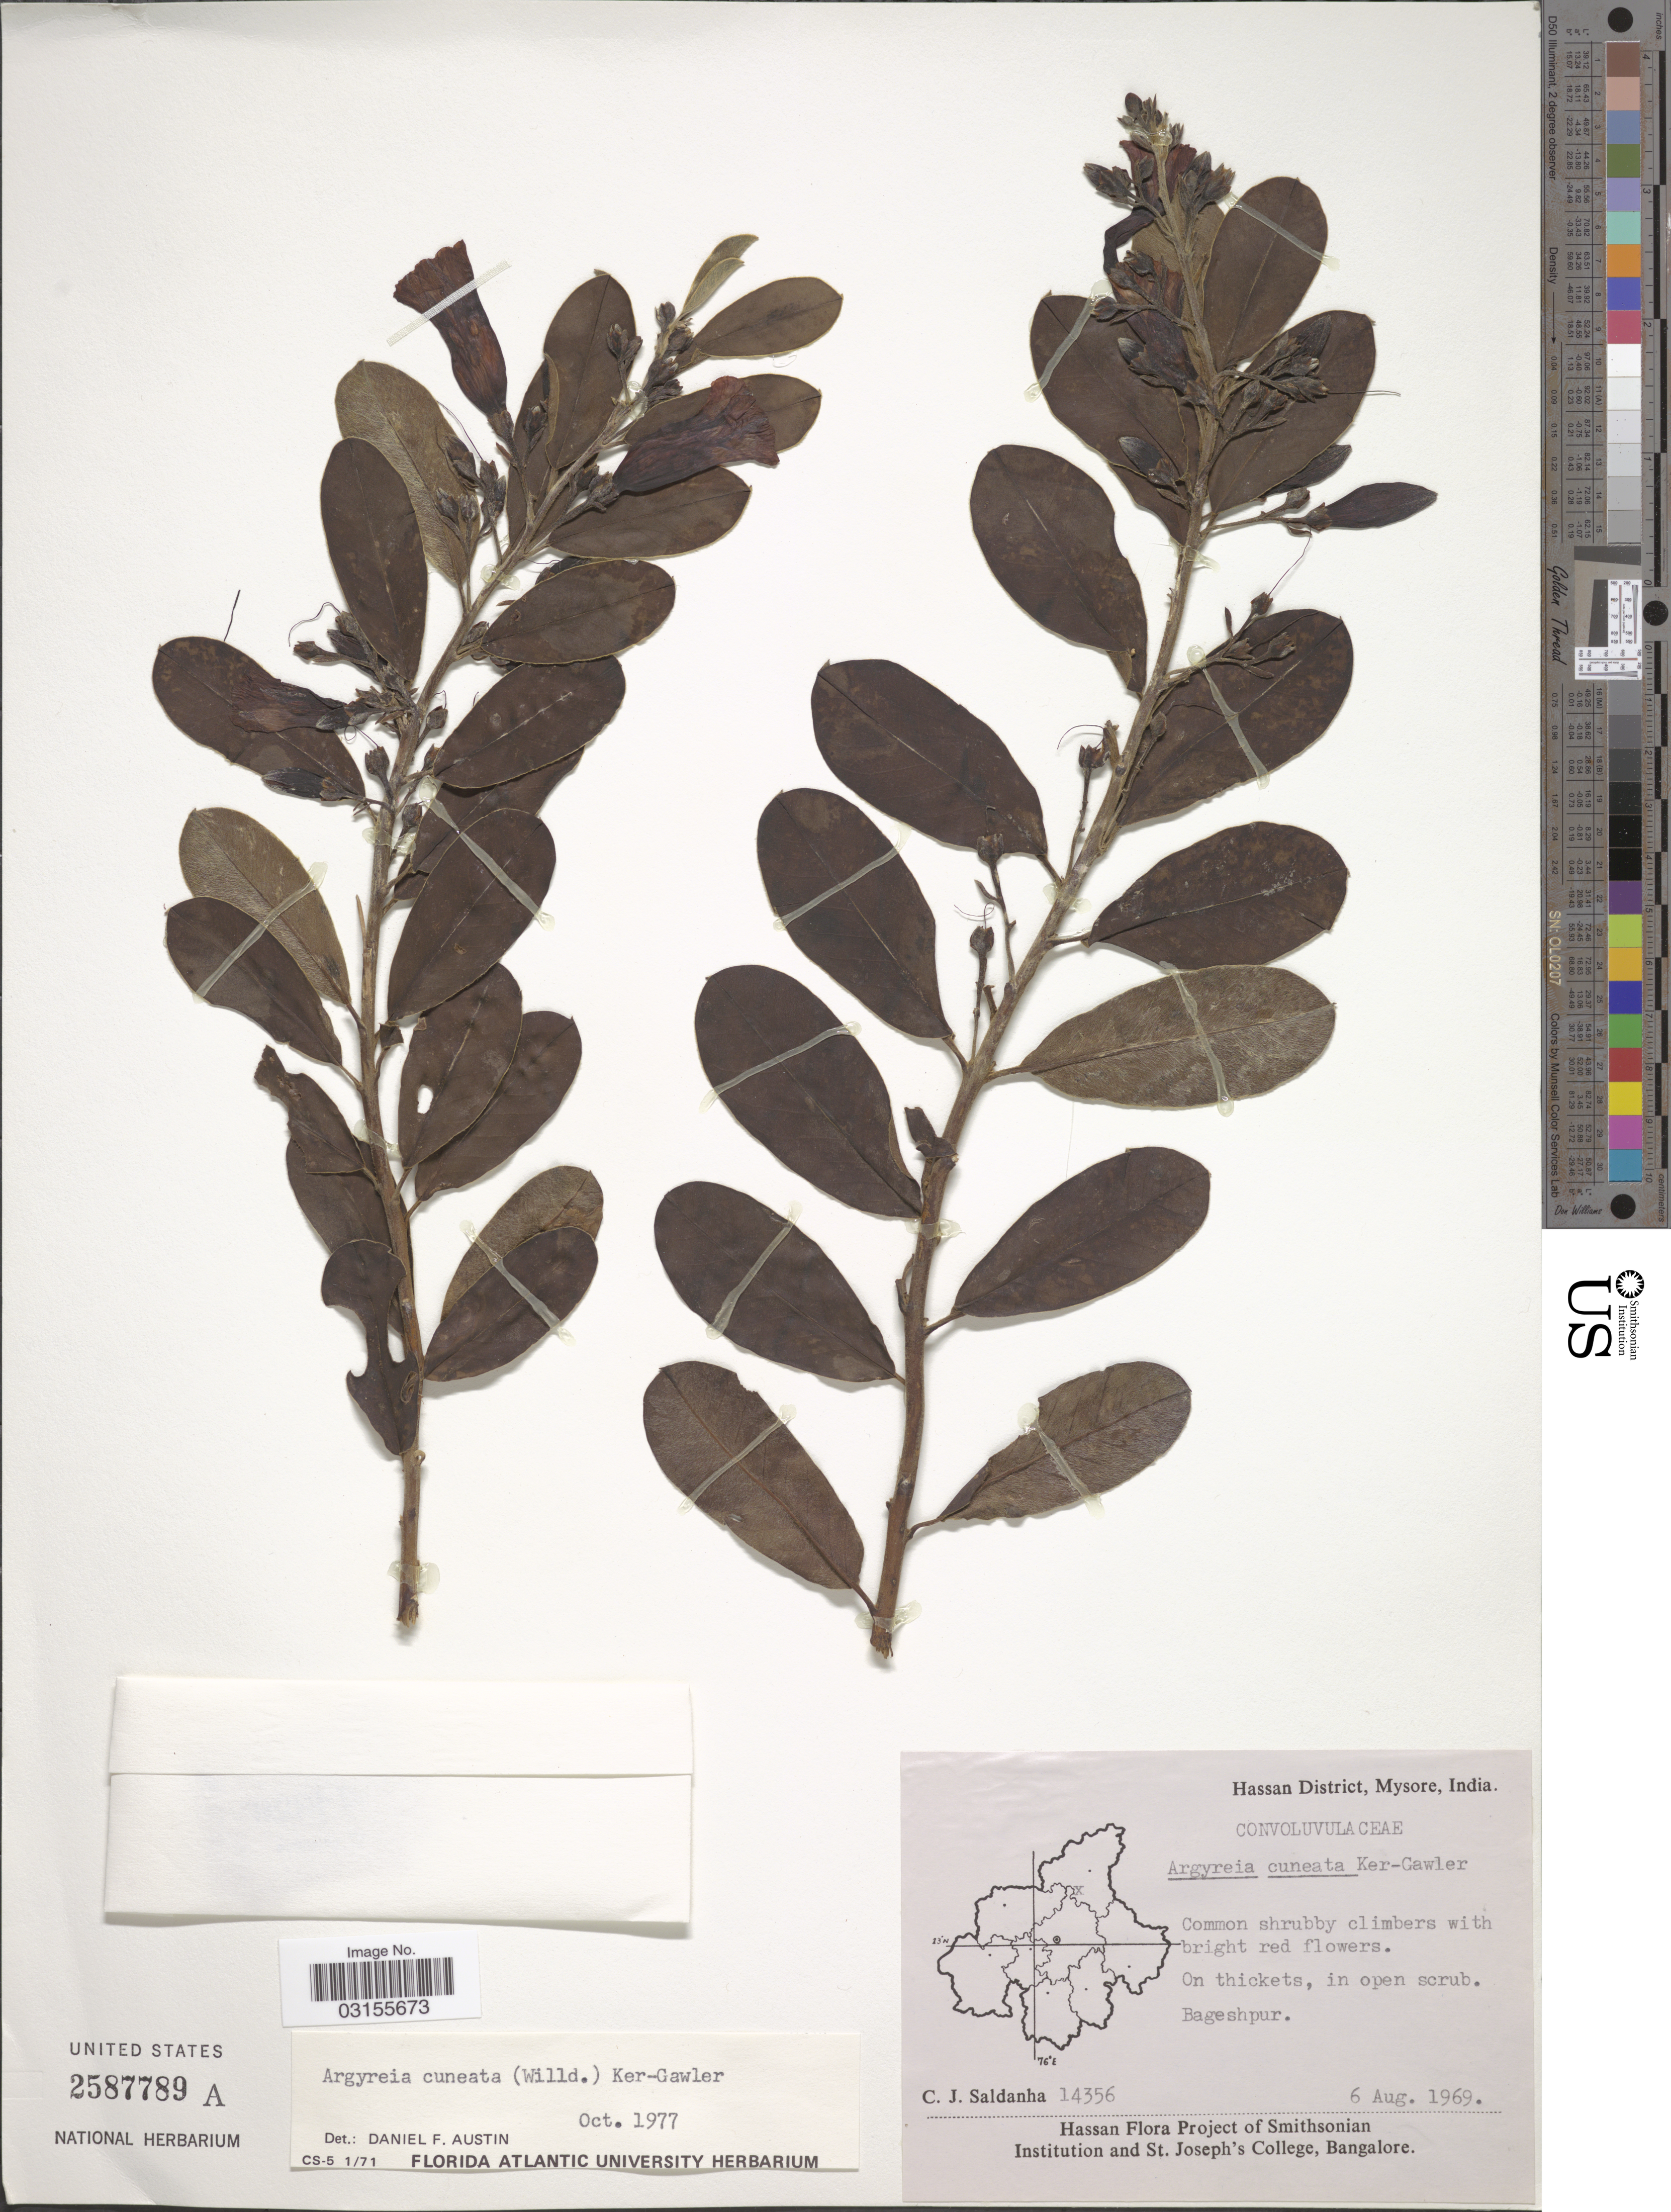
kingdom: Plantae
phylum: Tracheophyta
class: Magnoliopsida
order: Solanales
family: Convolvulaceae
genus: Argyreia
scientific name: Argyreia cuneata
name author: Choisy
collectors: C. J. Saldanha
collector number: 14356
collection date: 1969-08-06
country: India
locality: Hassan District, Mysore. Bageshpur.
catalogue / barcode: US 2587789A